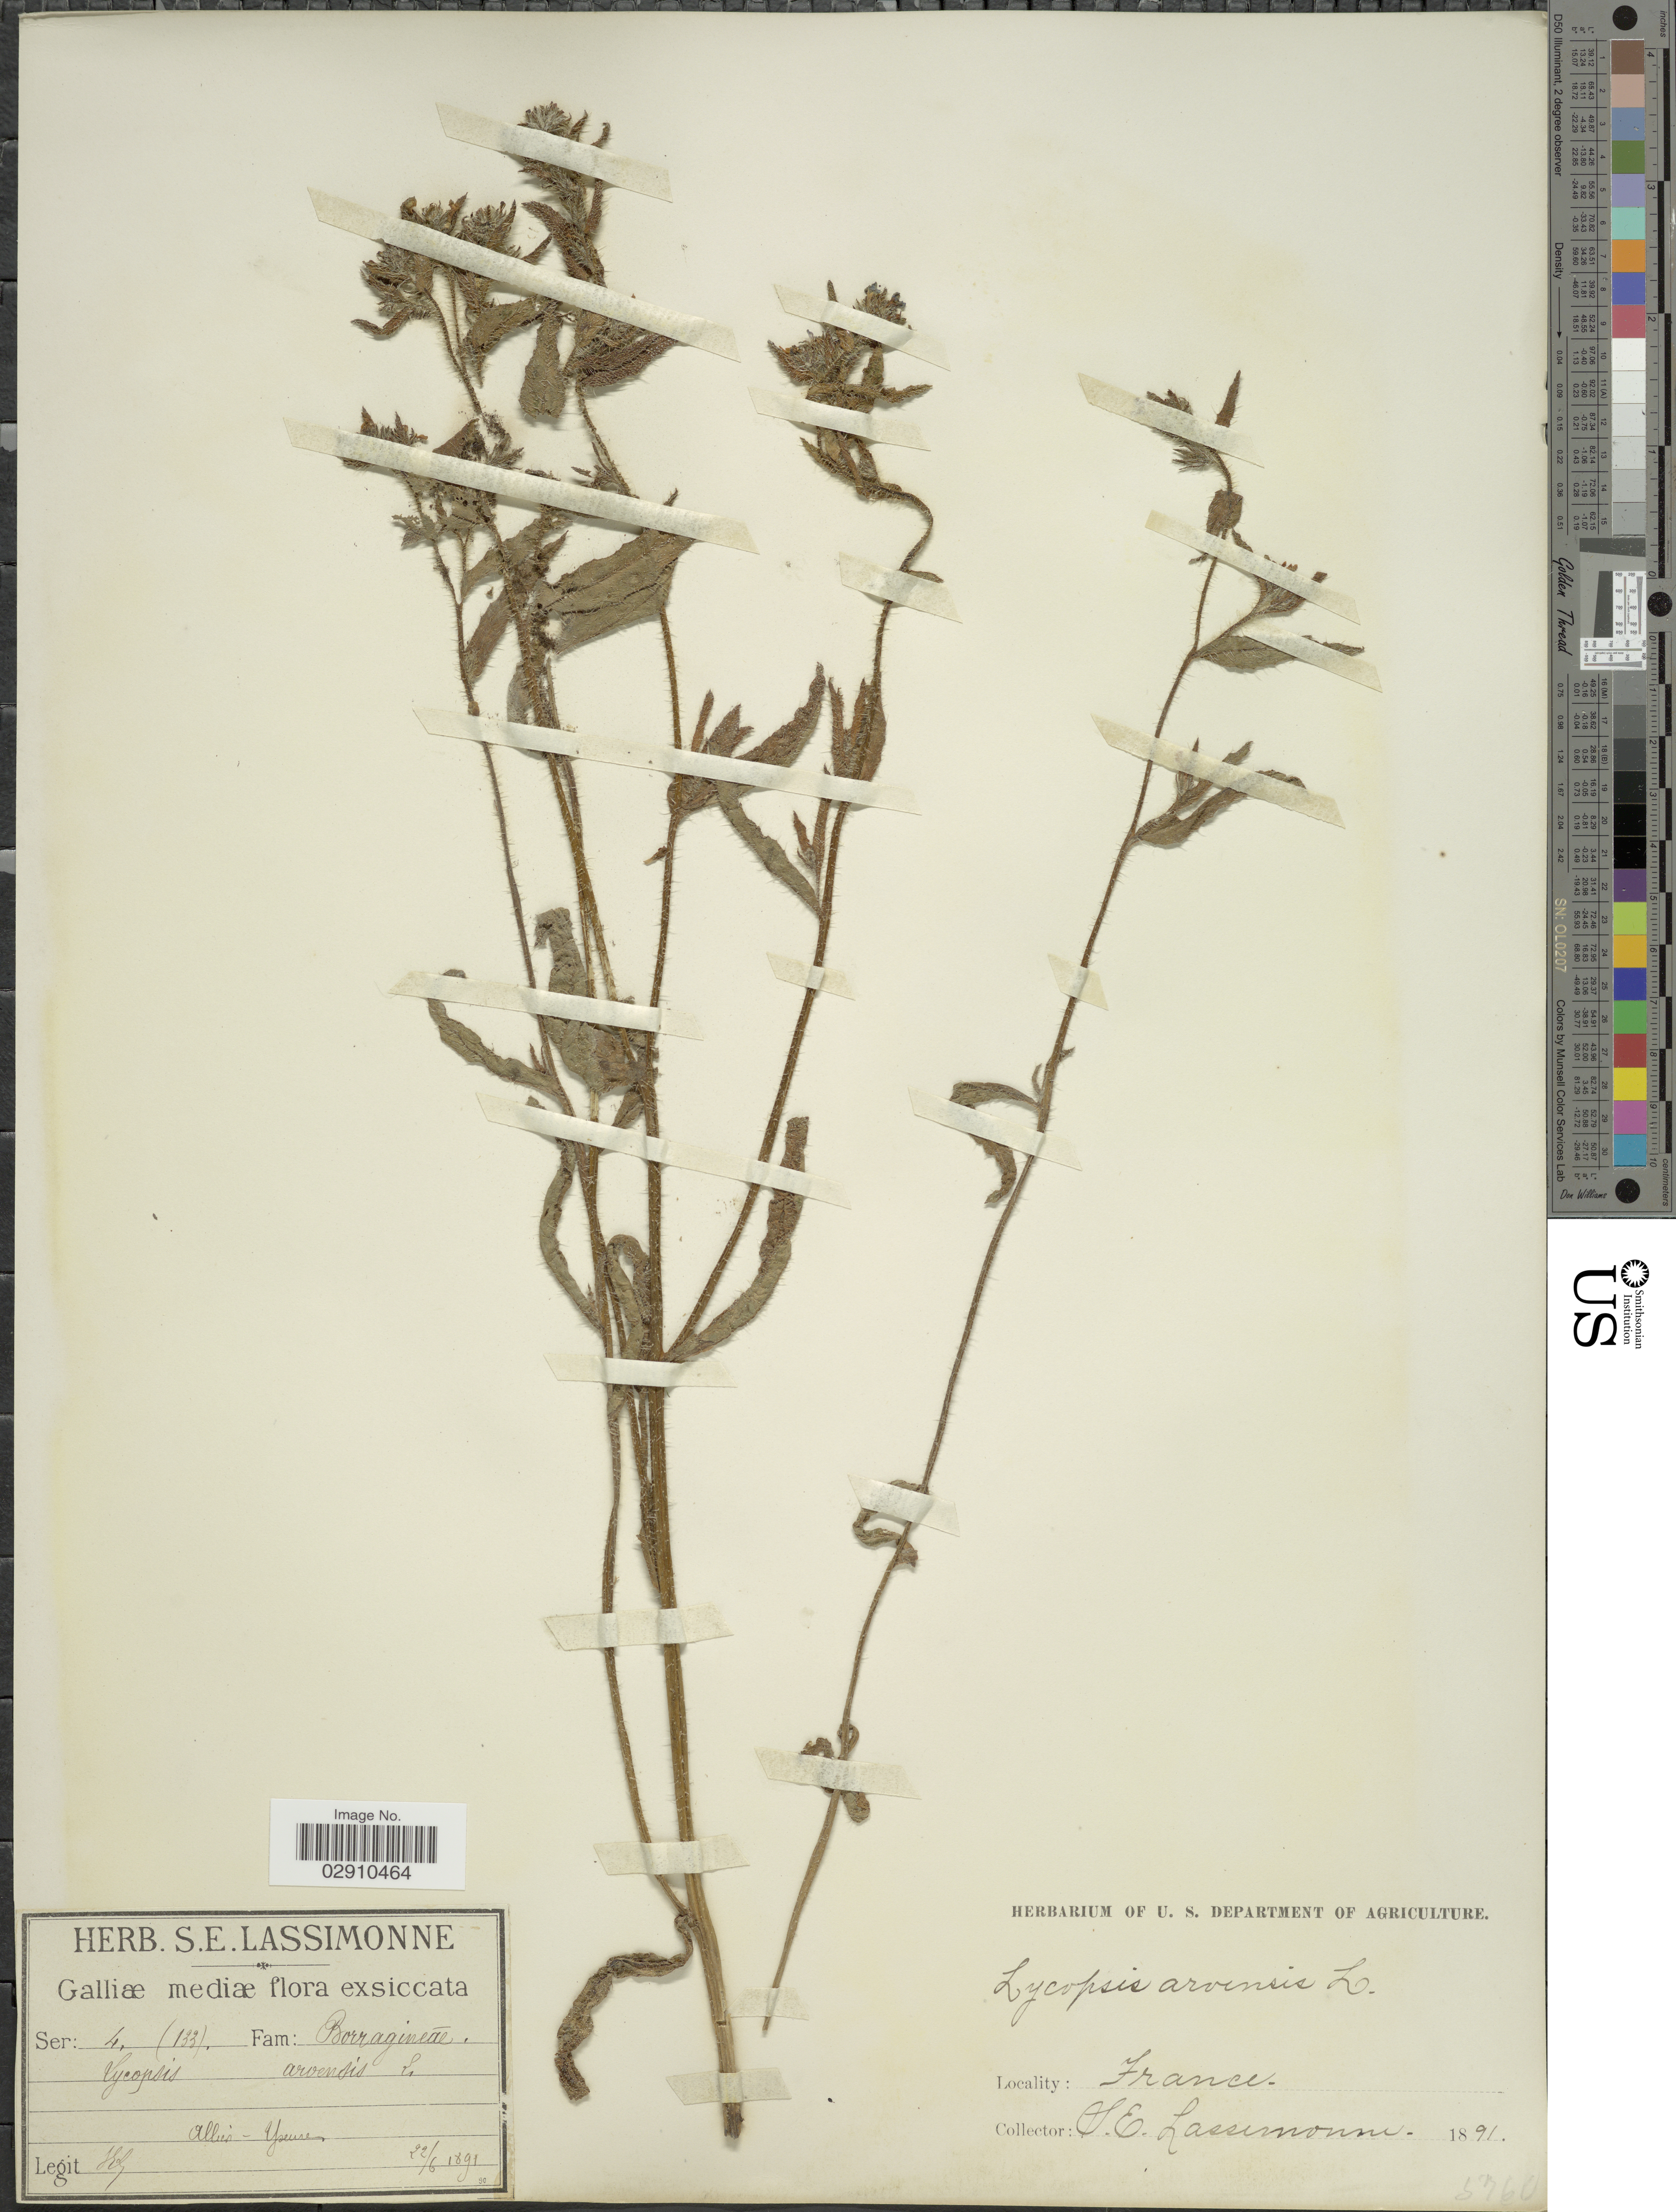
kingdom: Plantae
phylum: Tracheophyta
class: Magnoliopsida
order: Boraginales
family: Boraginaceae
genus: Lycopsis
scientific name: Lycopsis arvensis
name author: L.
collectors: S. Lassimonne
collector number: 4 (133)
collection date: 1891-06-22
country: France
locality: Galliæ mediæ. Allier-Yzeure.